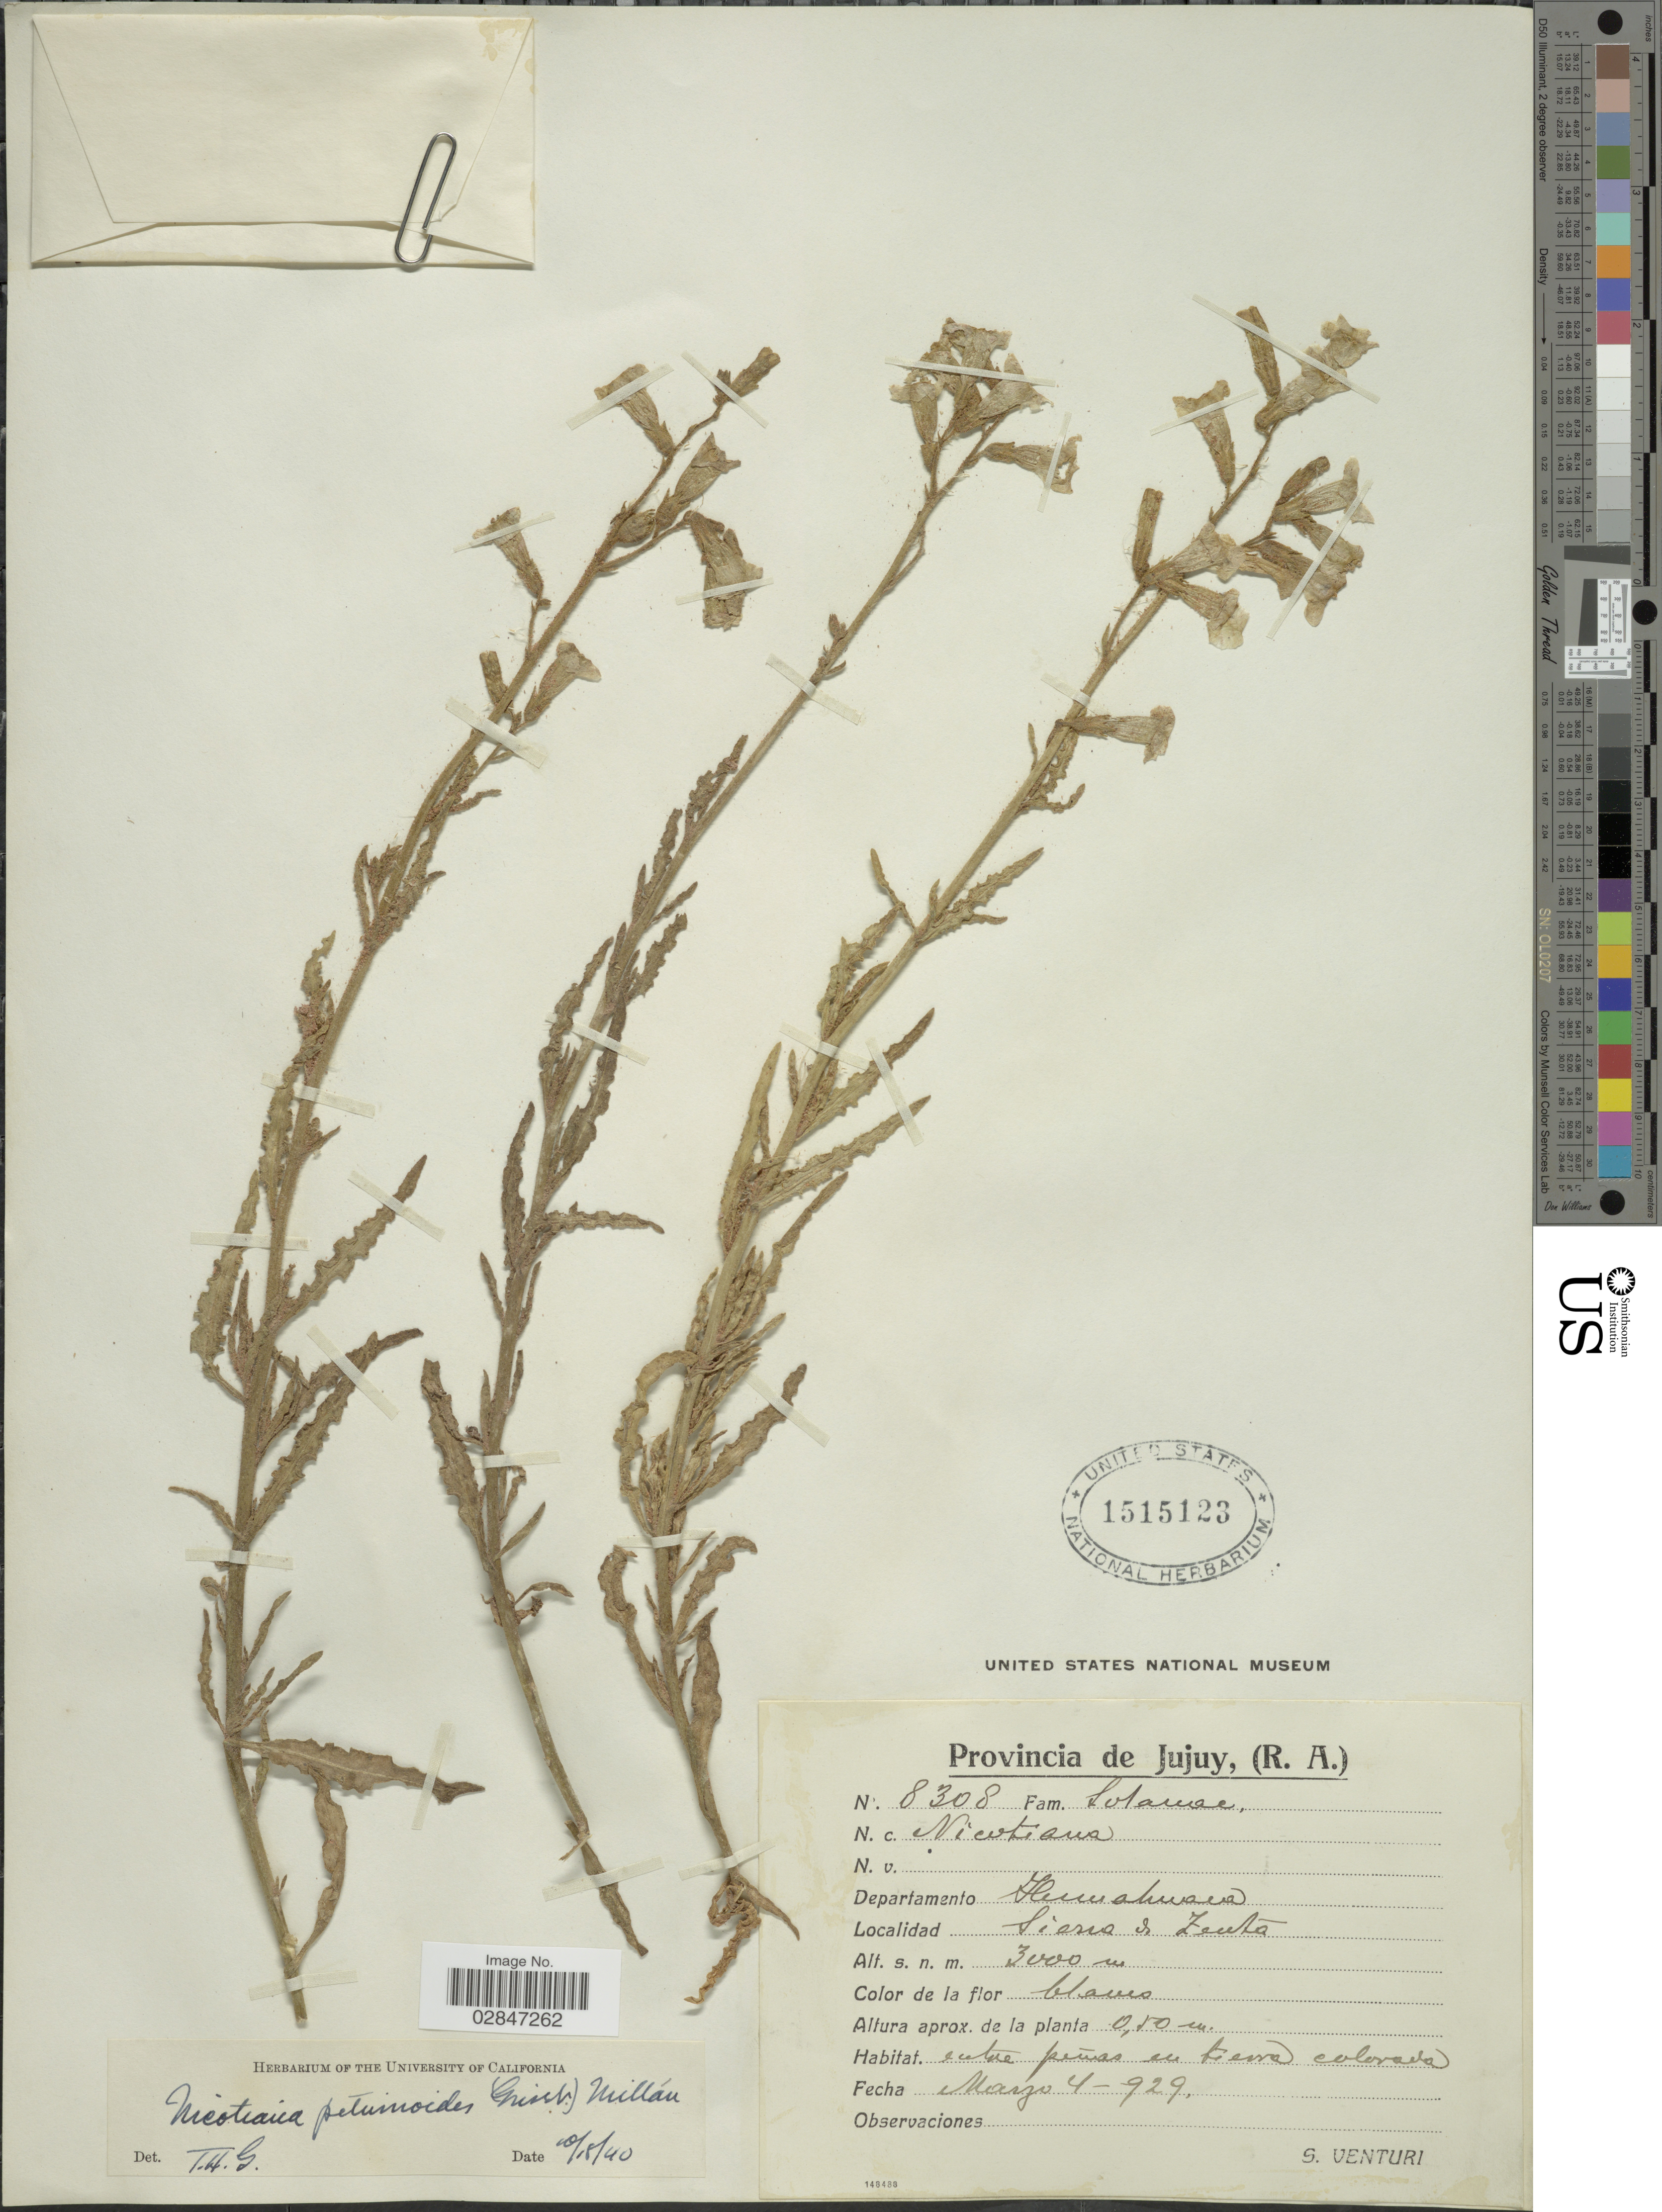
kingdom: Plantae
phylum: Tracheophyta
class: Magnoliopsida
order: Solanales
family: Solanaceae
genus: Nicotiana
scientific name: Nicotiana petunioides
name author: (Griseb.) Millán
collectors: S. Venturi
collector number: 8308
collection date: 1929-03-04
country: Argentina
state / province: Jujuy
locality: Provincia de Jujuy, (R. A.) Departamento Humahuaca, Sierra de Zenta.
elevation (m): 3000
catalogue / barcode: US 1515123